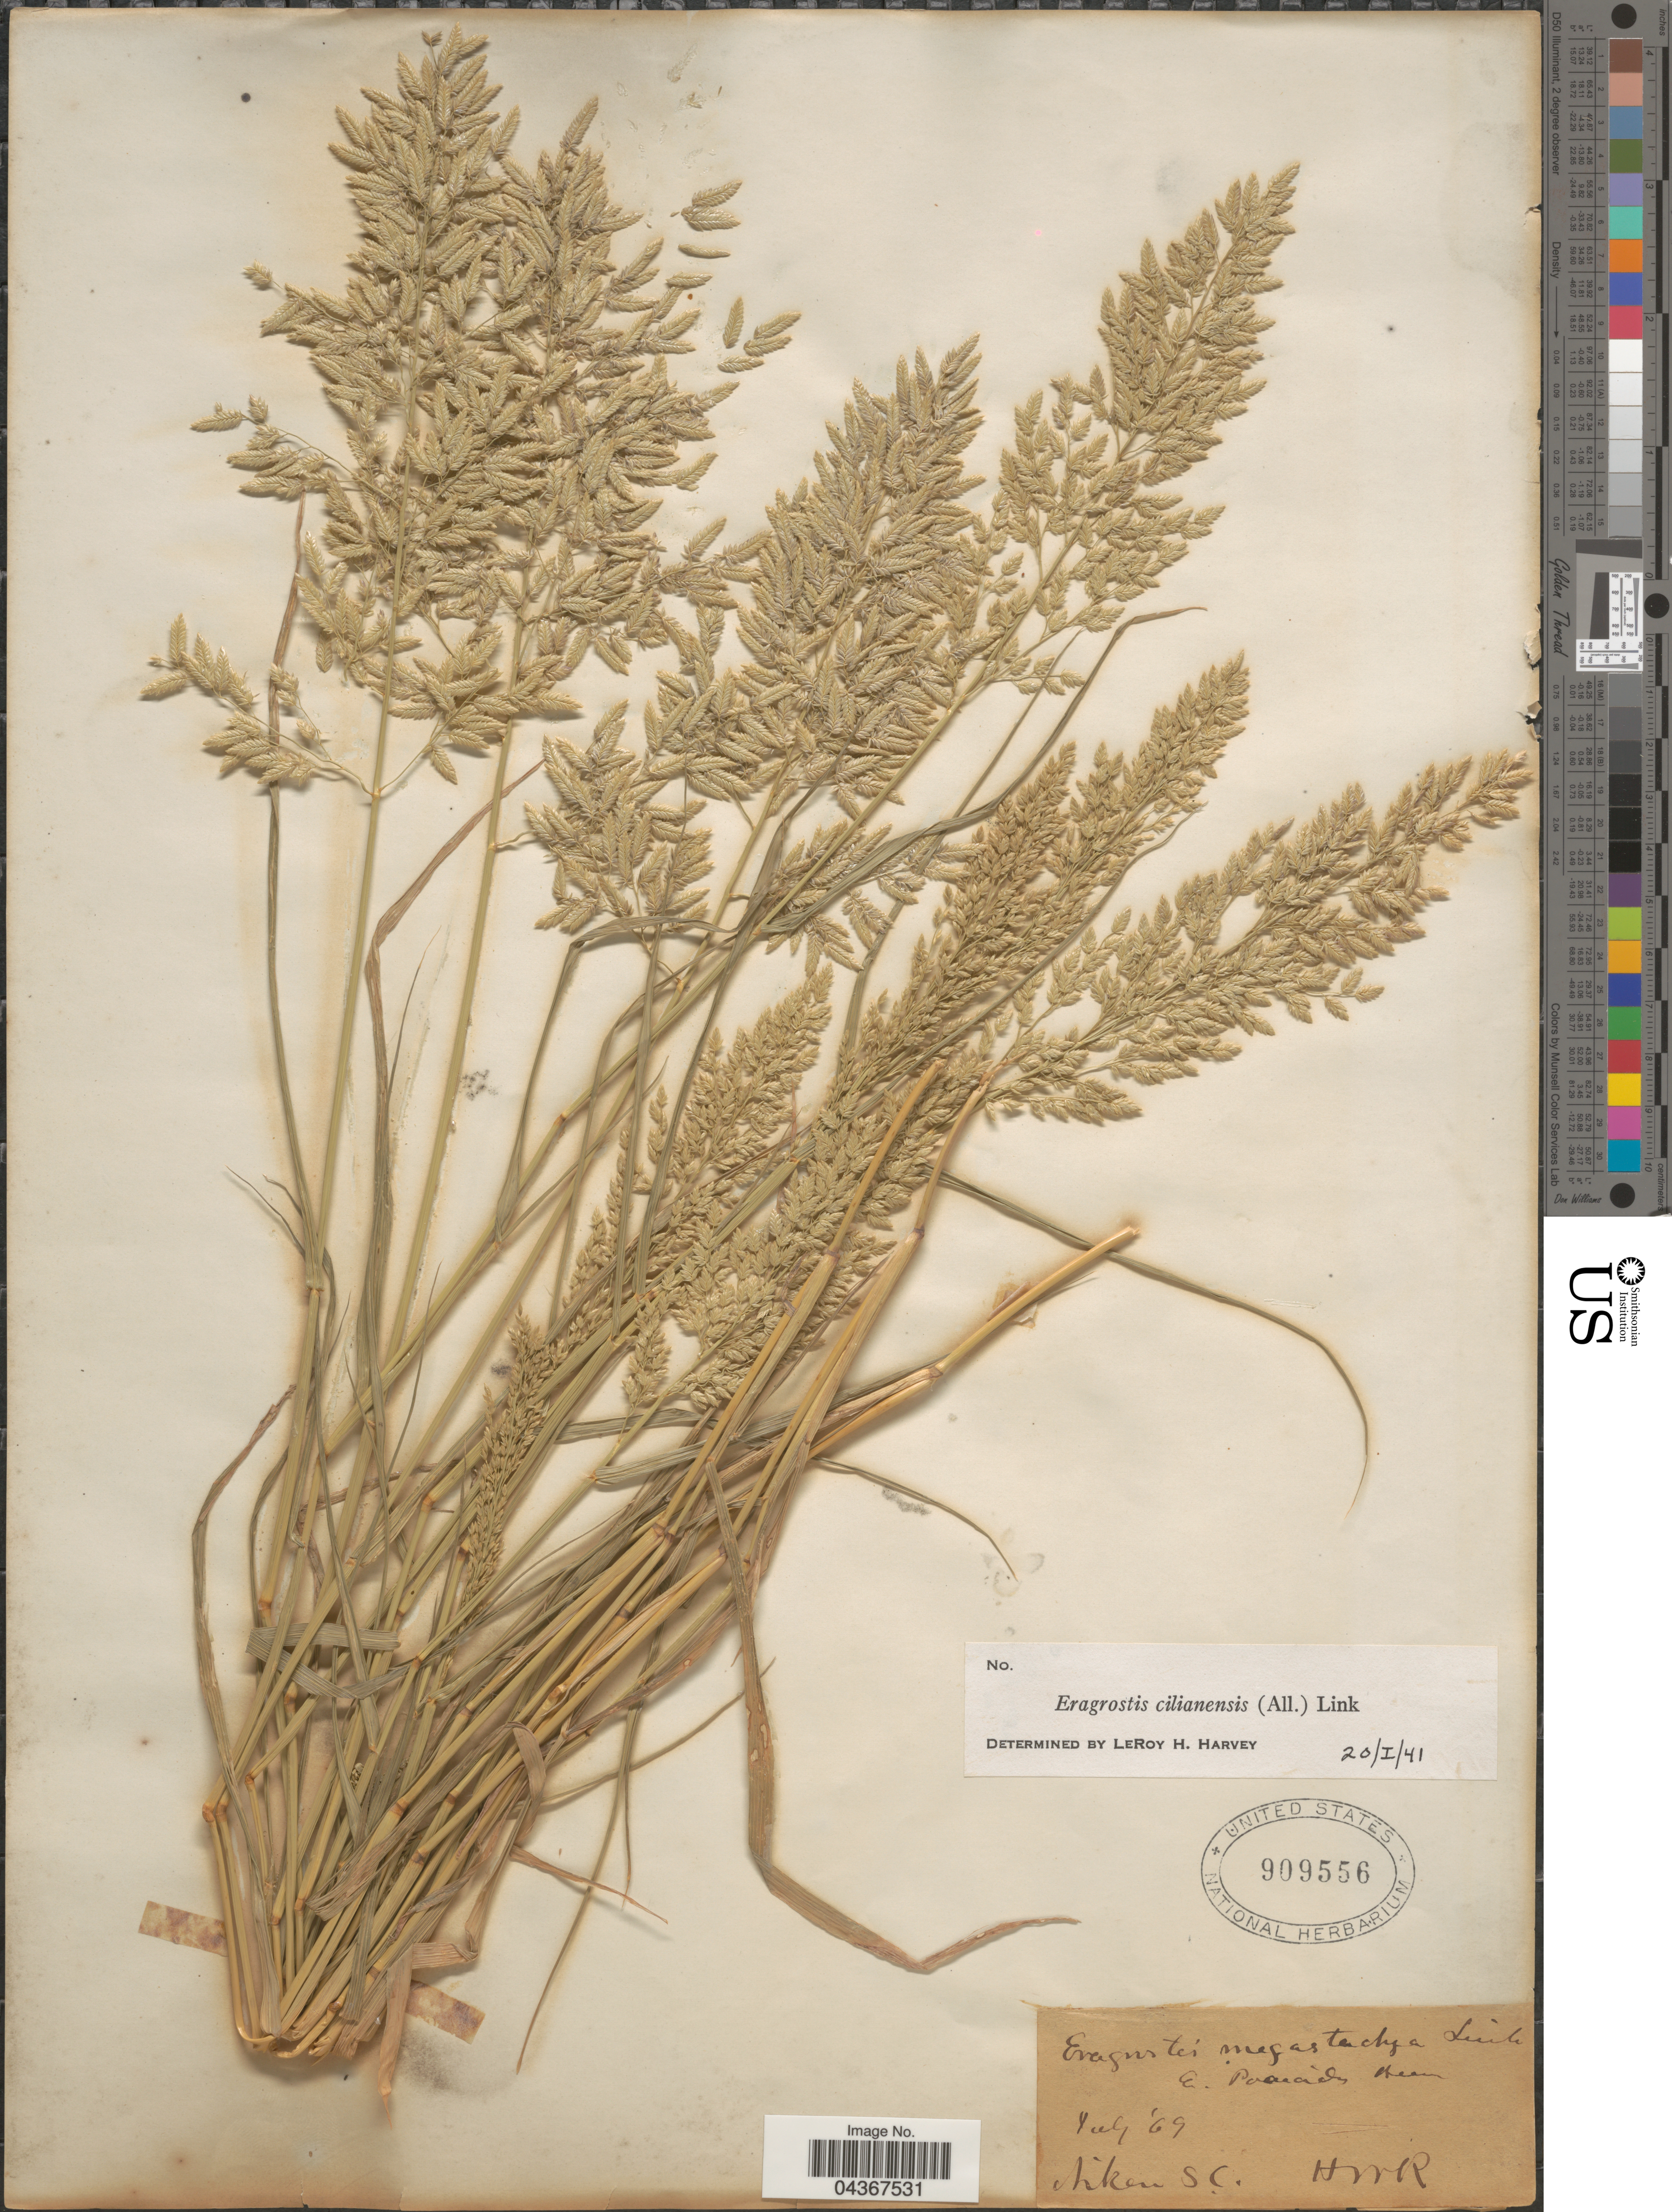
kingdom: Plantae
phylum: Tracheophyta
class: Liliopsida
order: Poales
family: Poaceae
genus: Eragrostis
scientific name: Eragrostis cilianensis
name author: (Bellardi) Vignolo ex Janch.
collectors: H. W. R.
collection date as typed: Transcribed d/m/y: /7/69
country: United States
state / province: South Carolina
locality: Aiken.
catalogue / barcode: US 909556